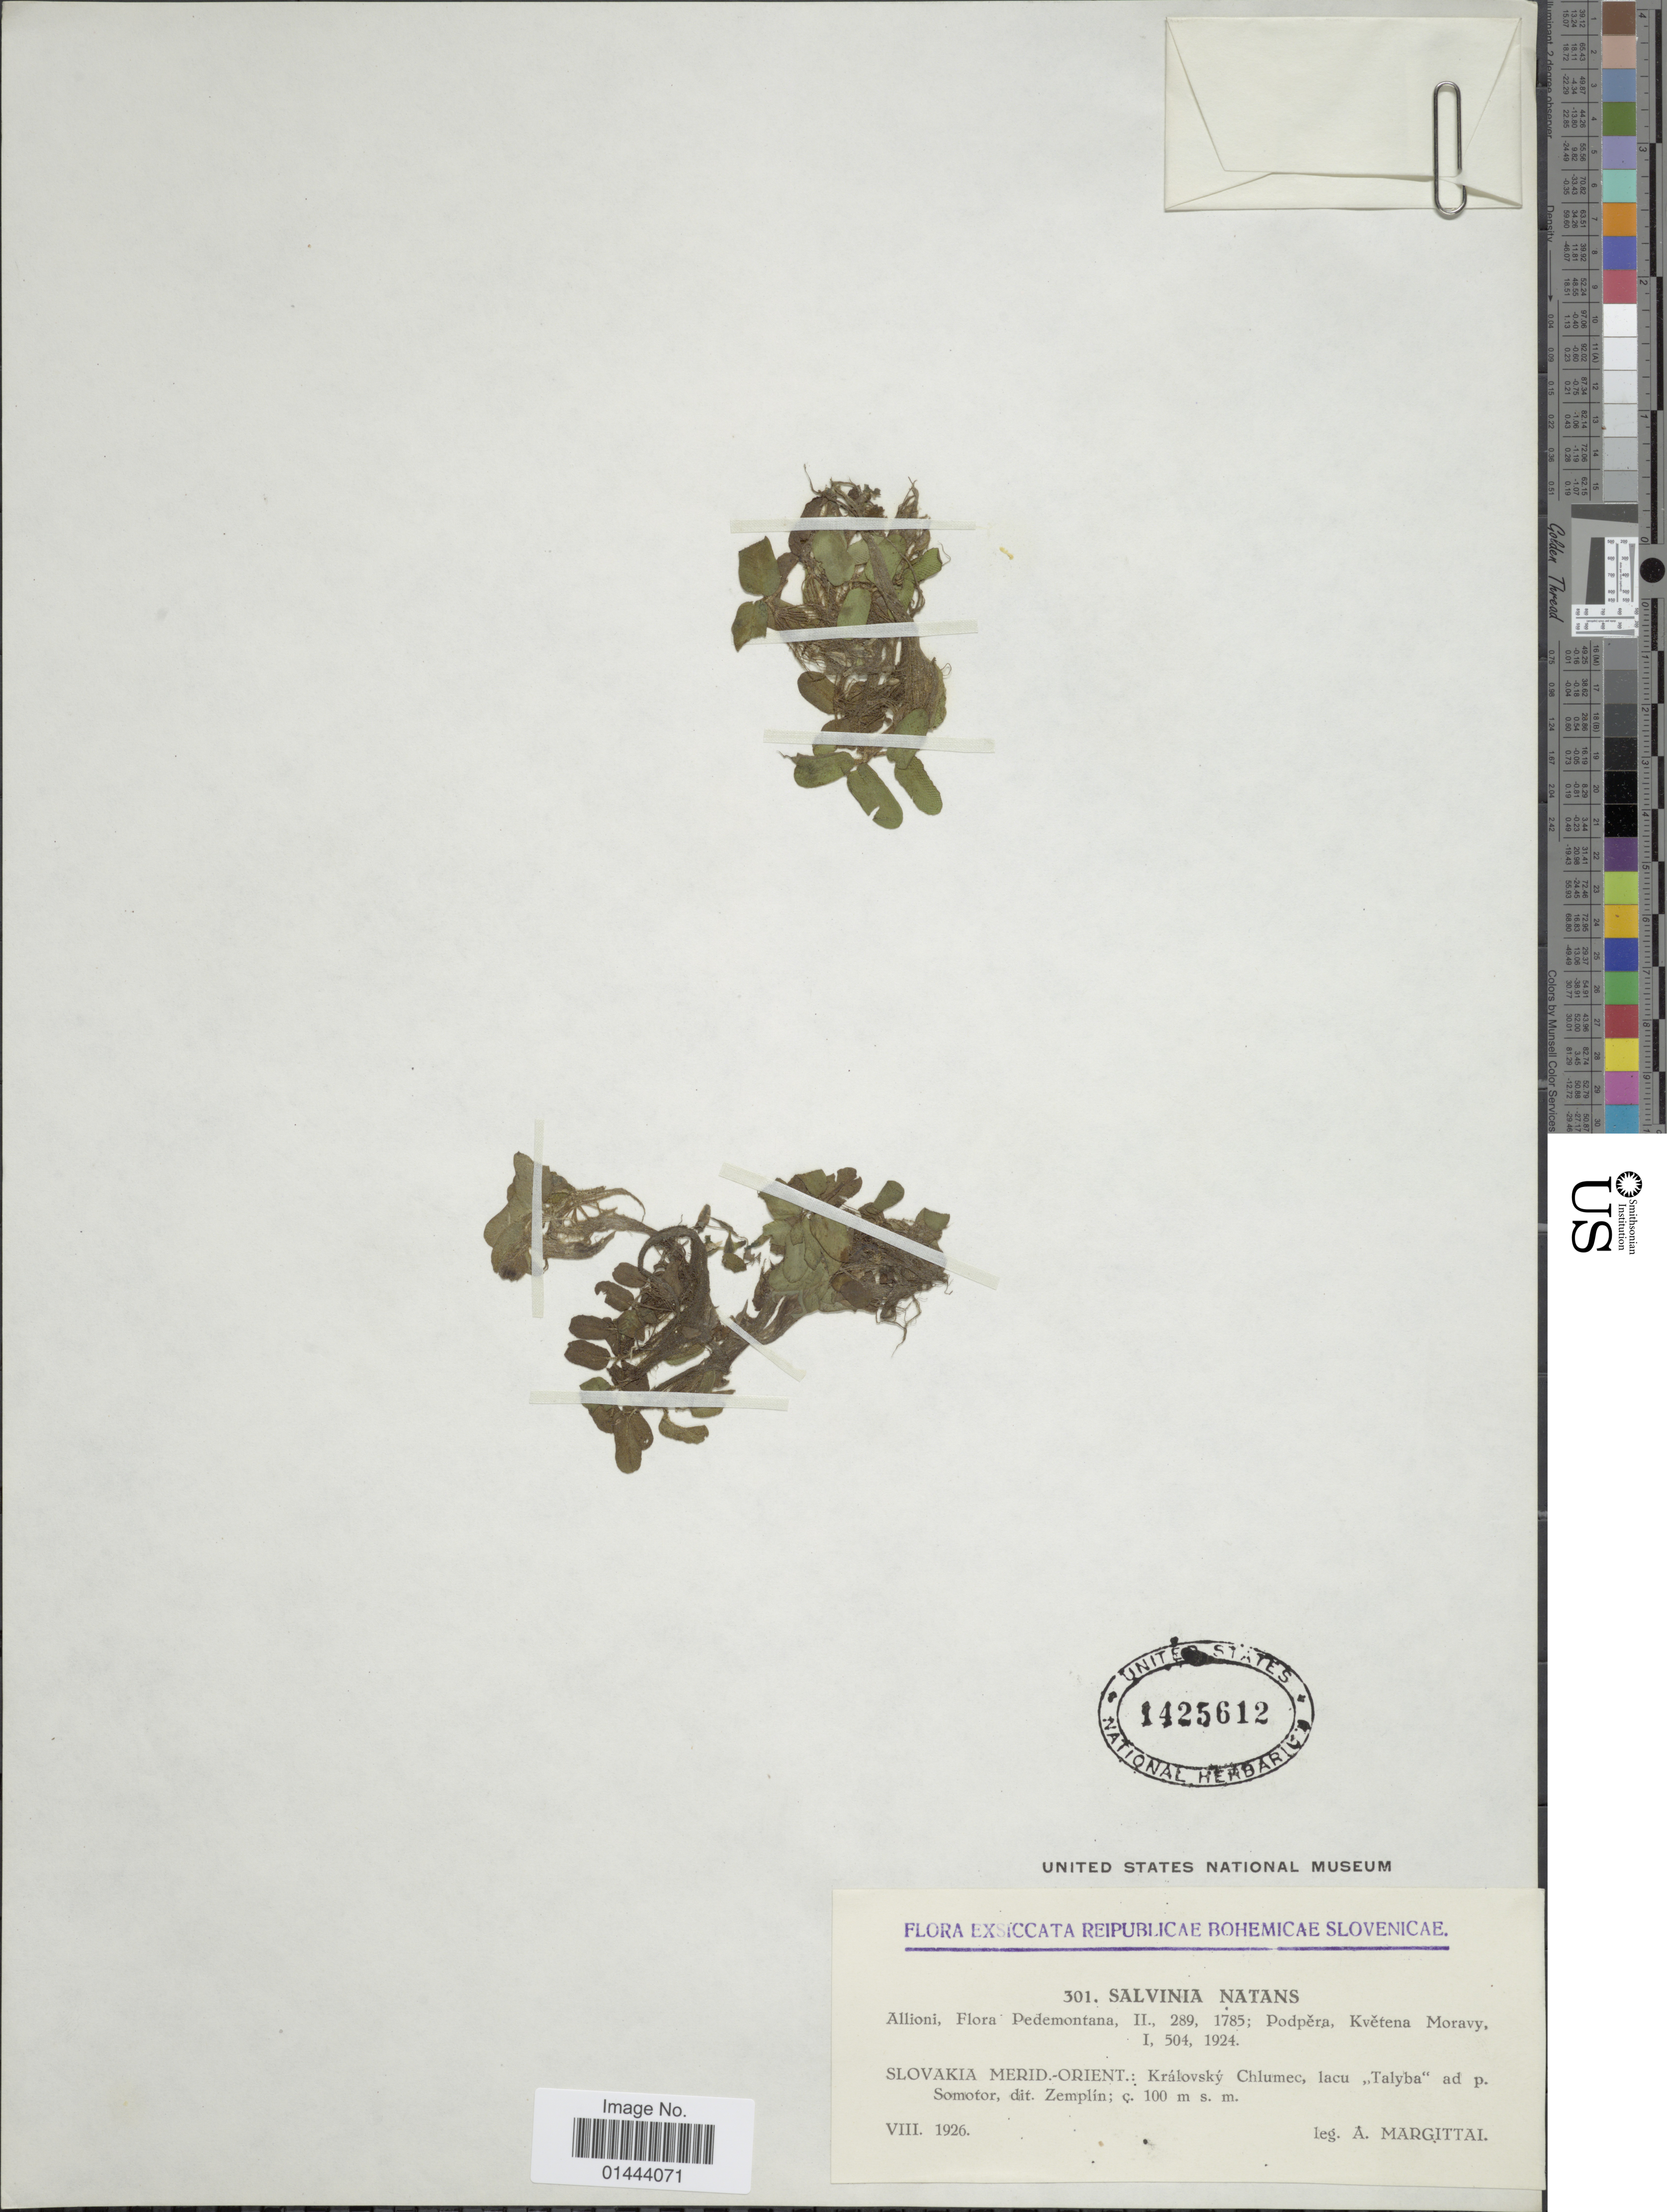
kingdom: Plantae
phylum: Tracheophyta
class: Polypodiopsida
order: Salviniales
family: Salviniaceae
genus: Salvinia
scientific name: Salvinia natans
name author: (L.) All.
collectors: A. Margittai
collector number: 301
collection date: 1926-08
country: Slovakia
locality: Merid-Orient.: Královký Chlumec, lacu "Talyba"ad p. Somotor, dit. Zemplín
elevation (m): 100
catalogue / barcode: US 1425612